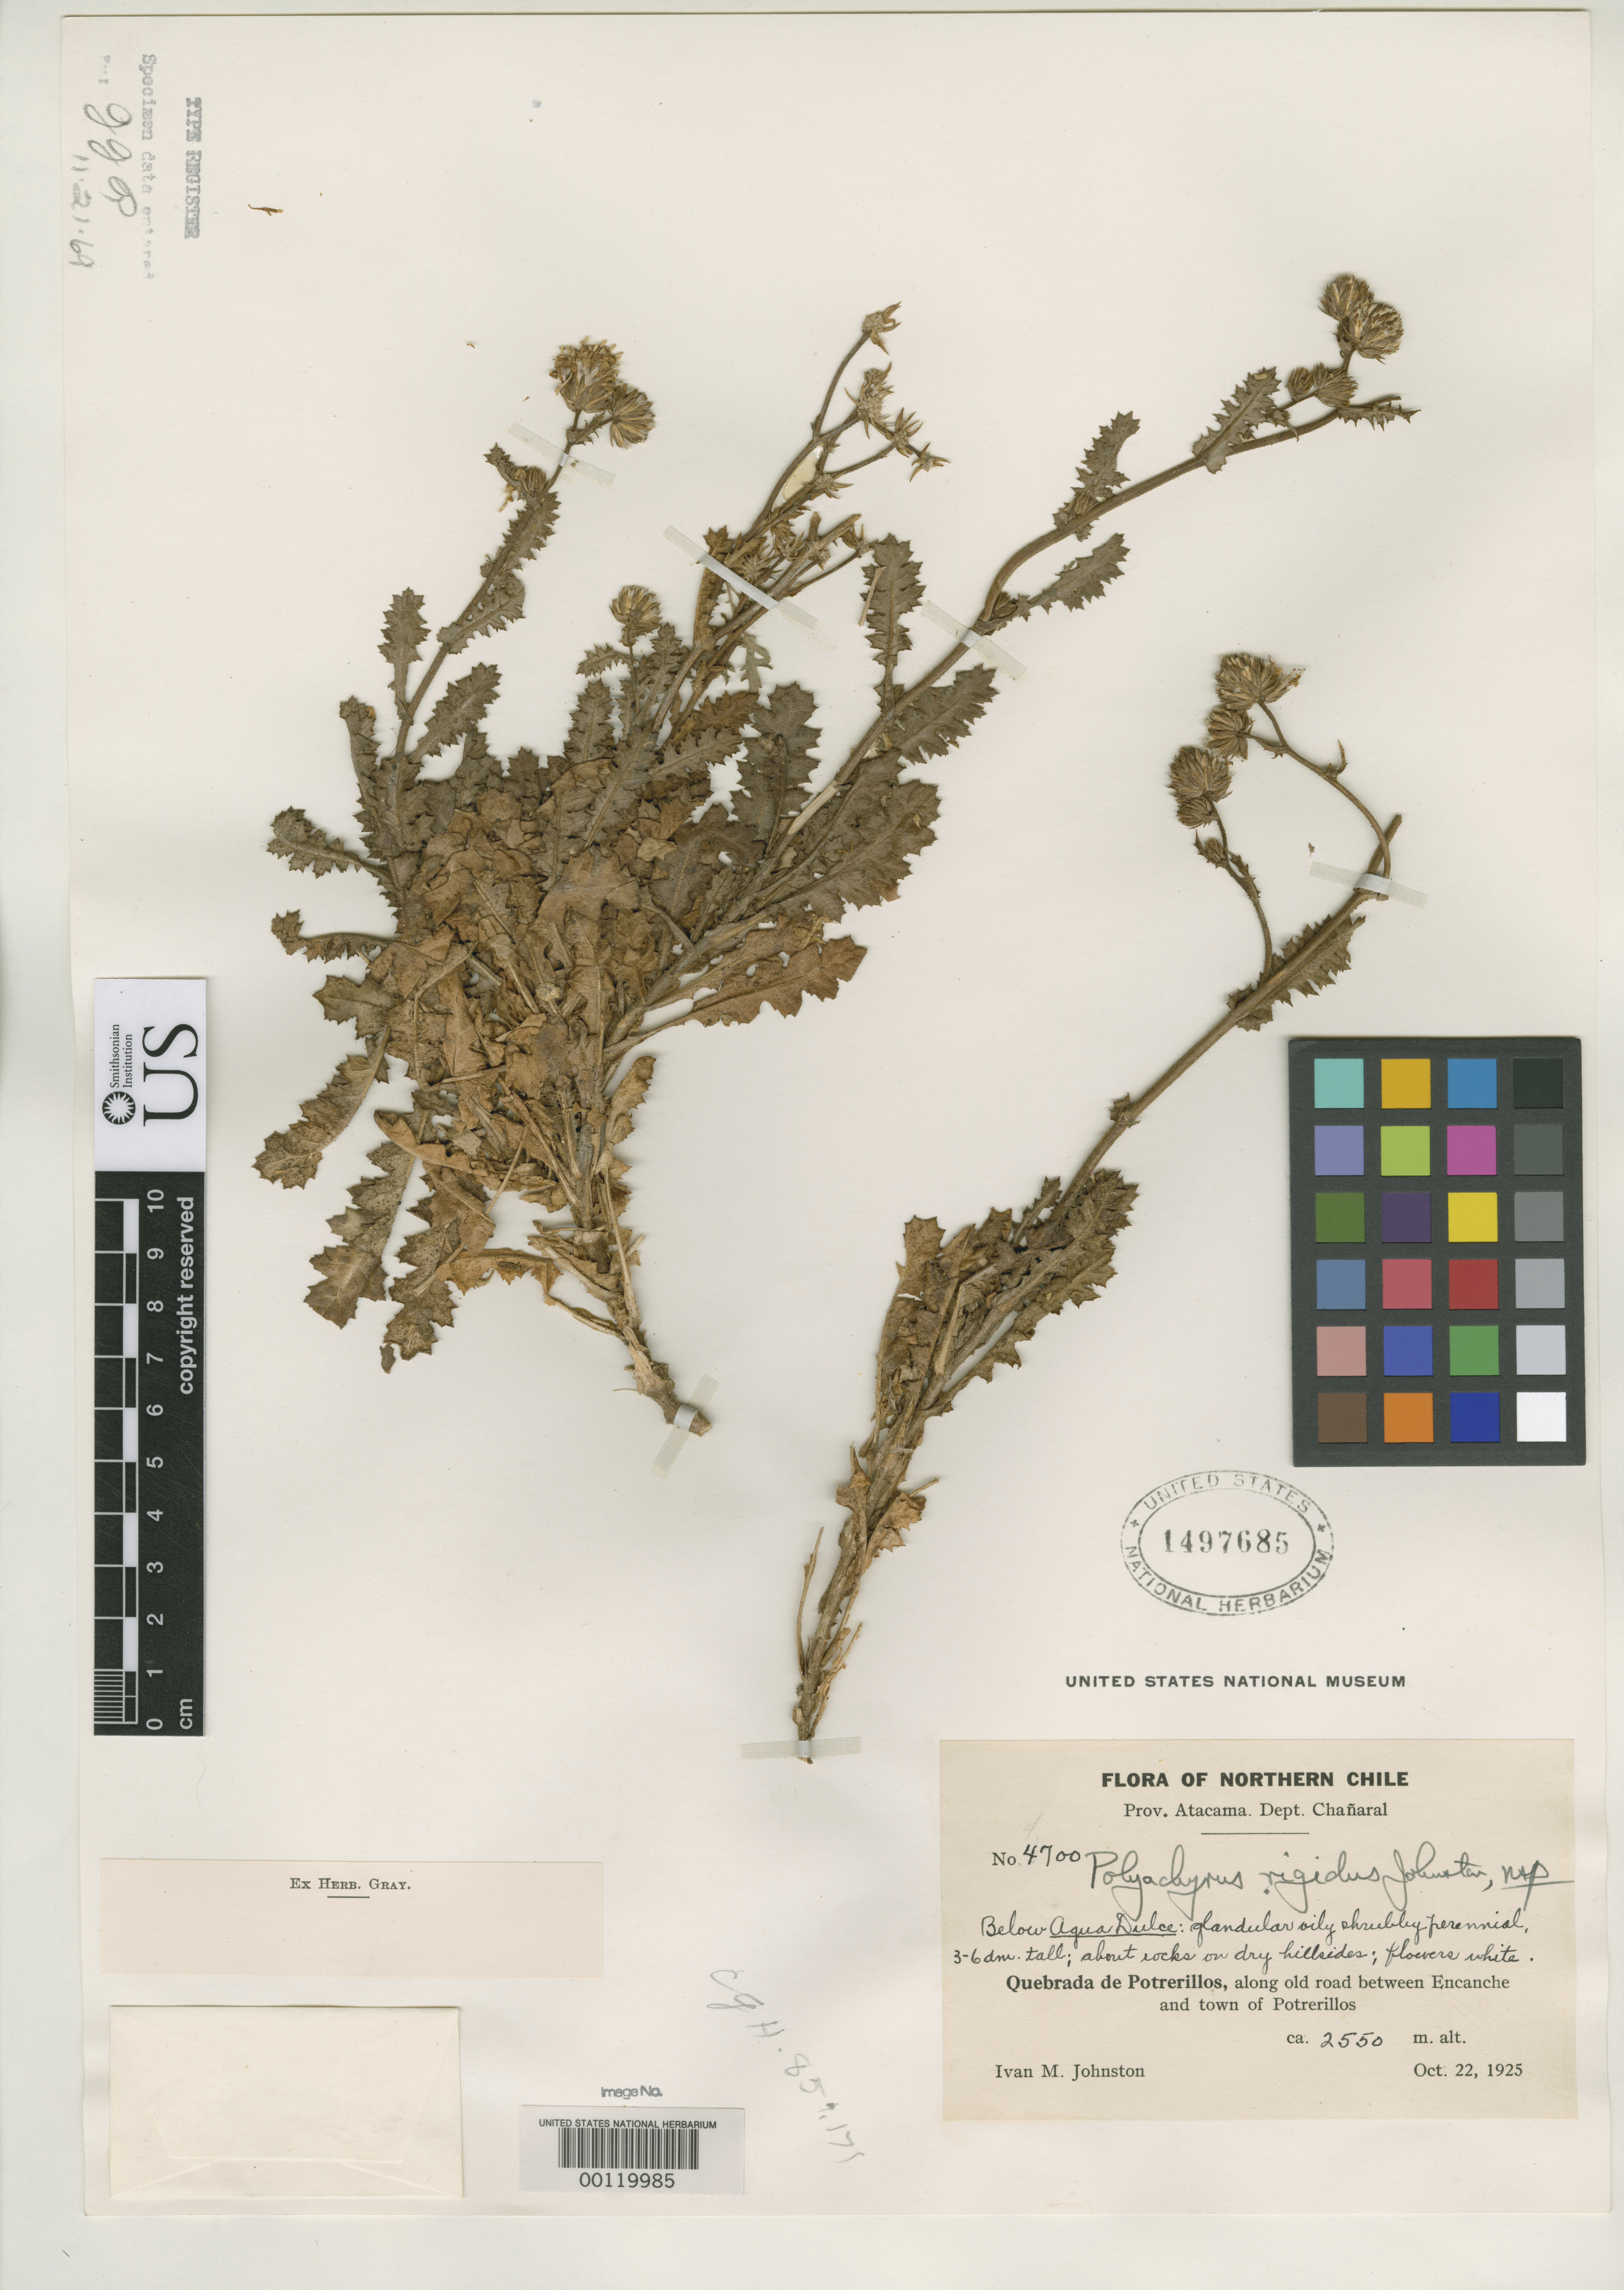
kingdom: Plantae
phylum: Tracheophyta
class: Magnoliopsida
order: Asterales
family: Asteraceae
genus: Polyachyrus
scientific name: Polyachyrus rigidus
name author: I.M. Johnst.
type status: Isotype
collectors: I.M. Johnston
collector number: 4700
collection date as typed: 22 Oct 1925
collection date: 1925-10-22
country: Chile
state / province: Atacama (III)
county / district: Chañaral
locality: Between Enchanche and Potrerillos.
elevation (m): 2550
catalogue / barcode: US 1497685